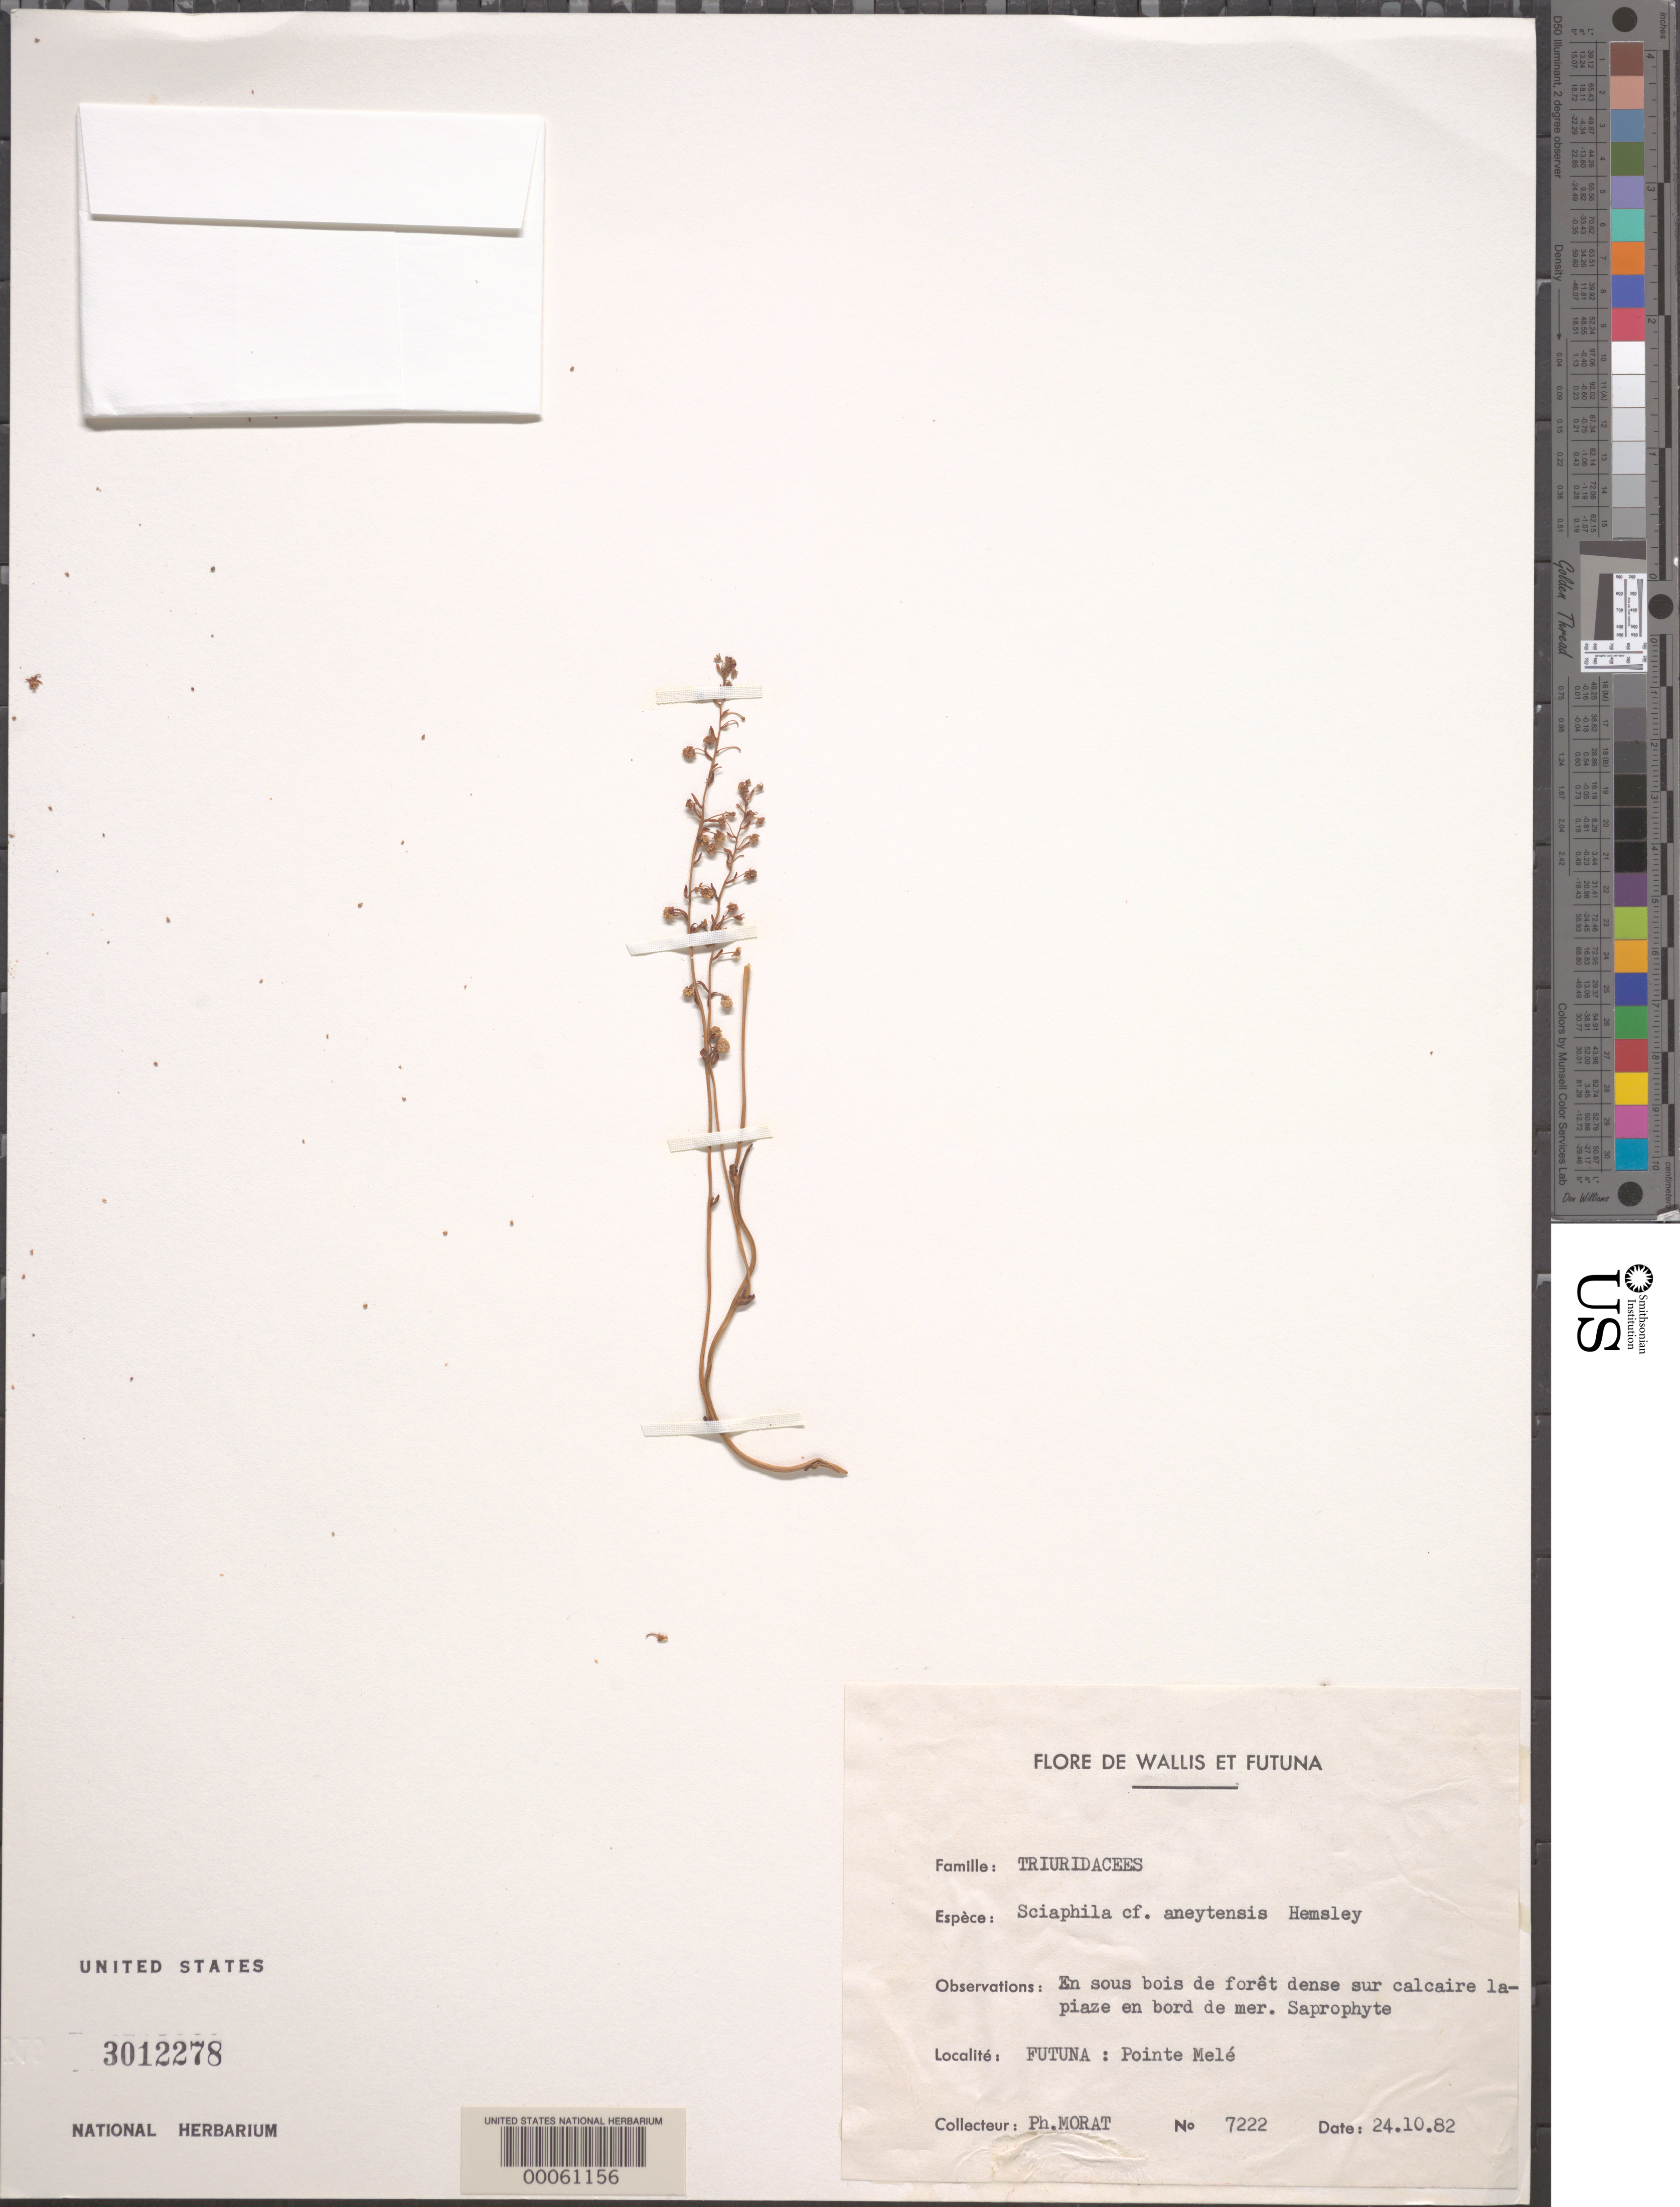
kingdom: Plantae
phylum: Tracheophyta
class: Liliopsida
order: Pandanales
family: Triuridaceae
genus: Sciaphila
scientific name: Sciaphila aneitensis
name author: Hemsl.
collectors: P. Morat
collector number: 7222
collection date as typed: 24 Oct 1982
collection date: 1982-10-24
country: Wallis and Futuna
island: Futuna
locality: Pointe Mele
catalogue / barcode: US 3012278